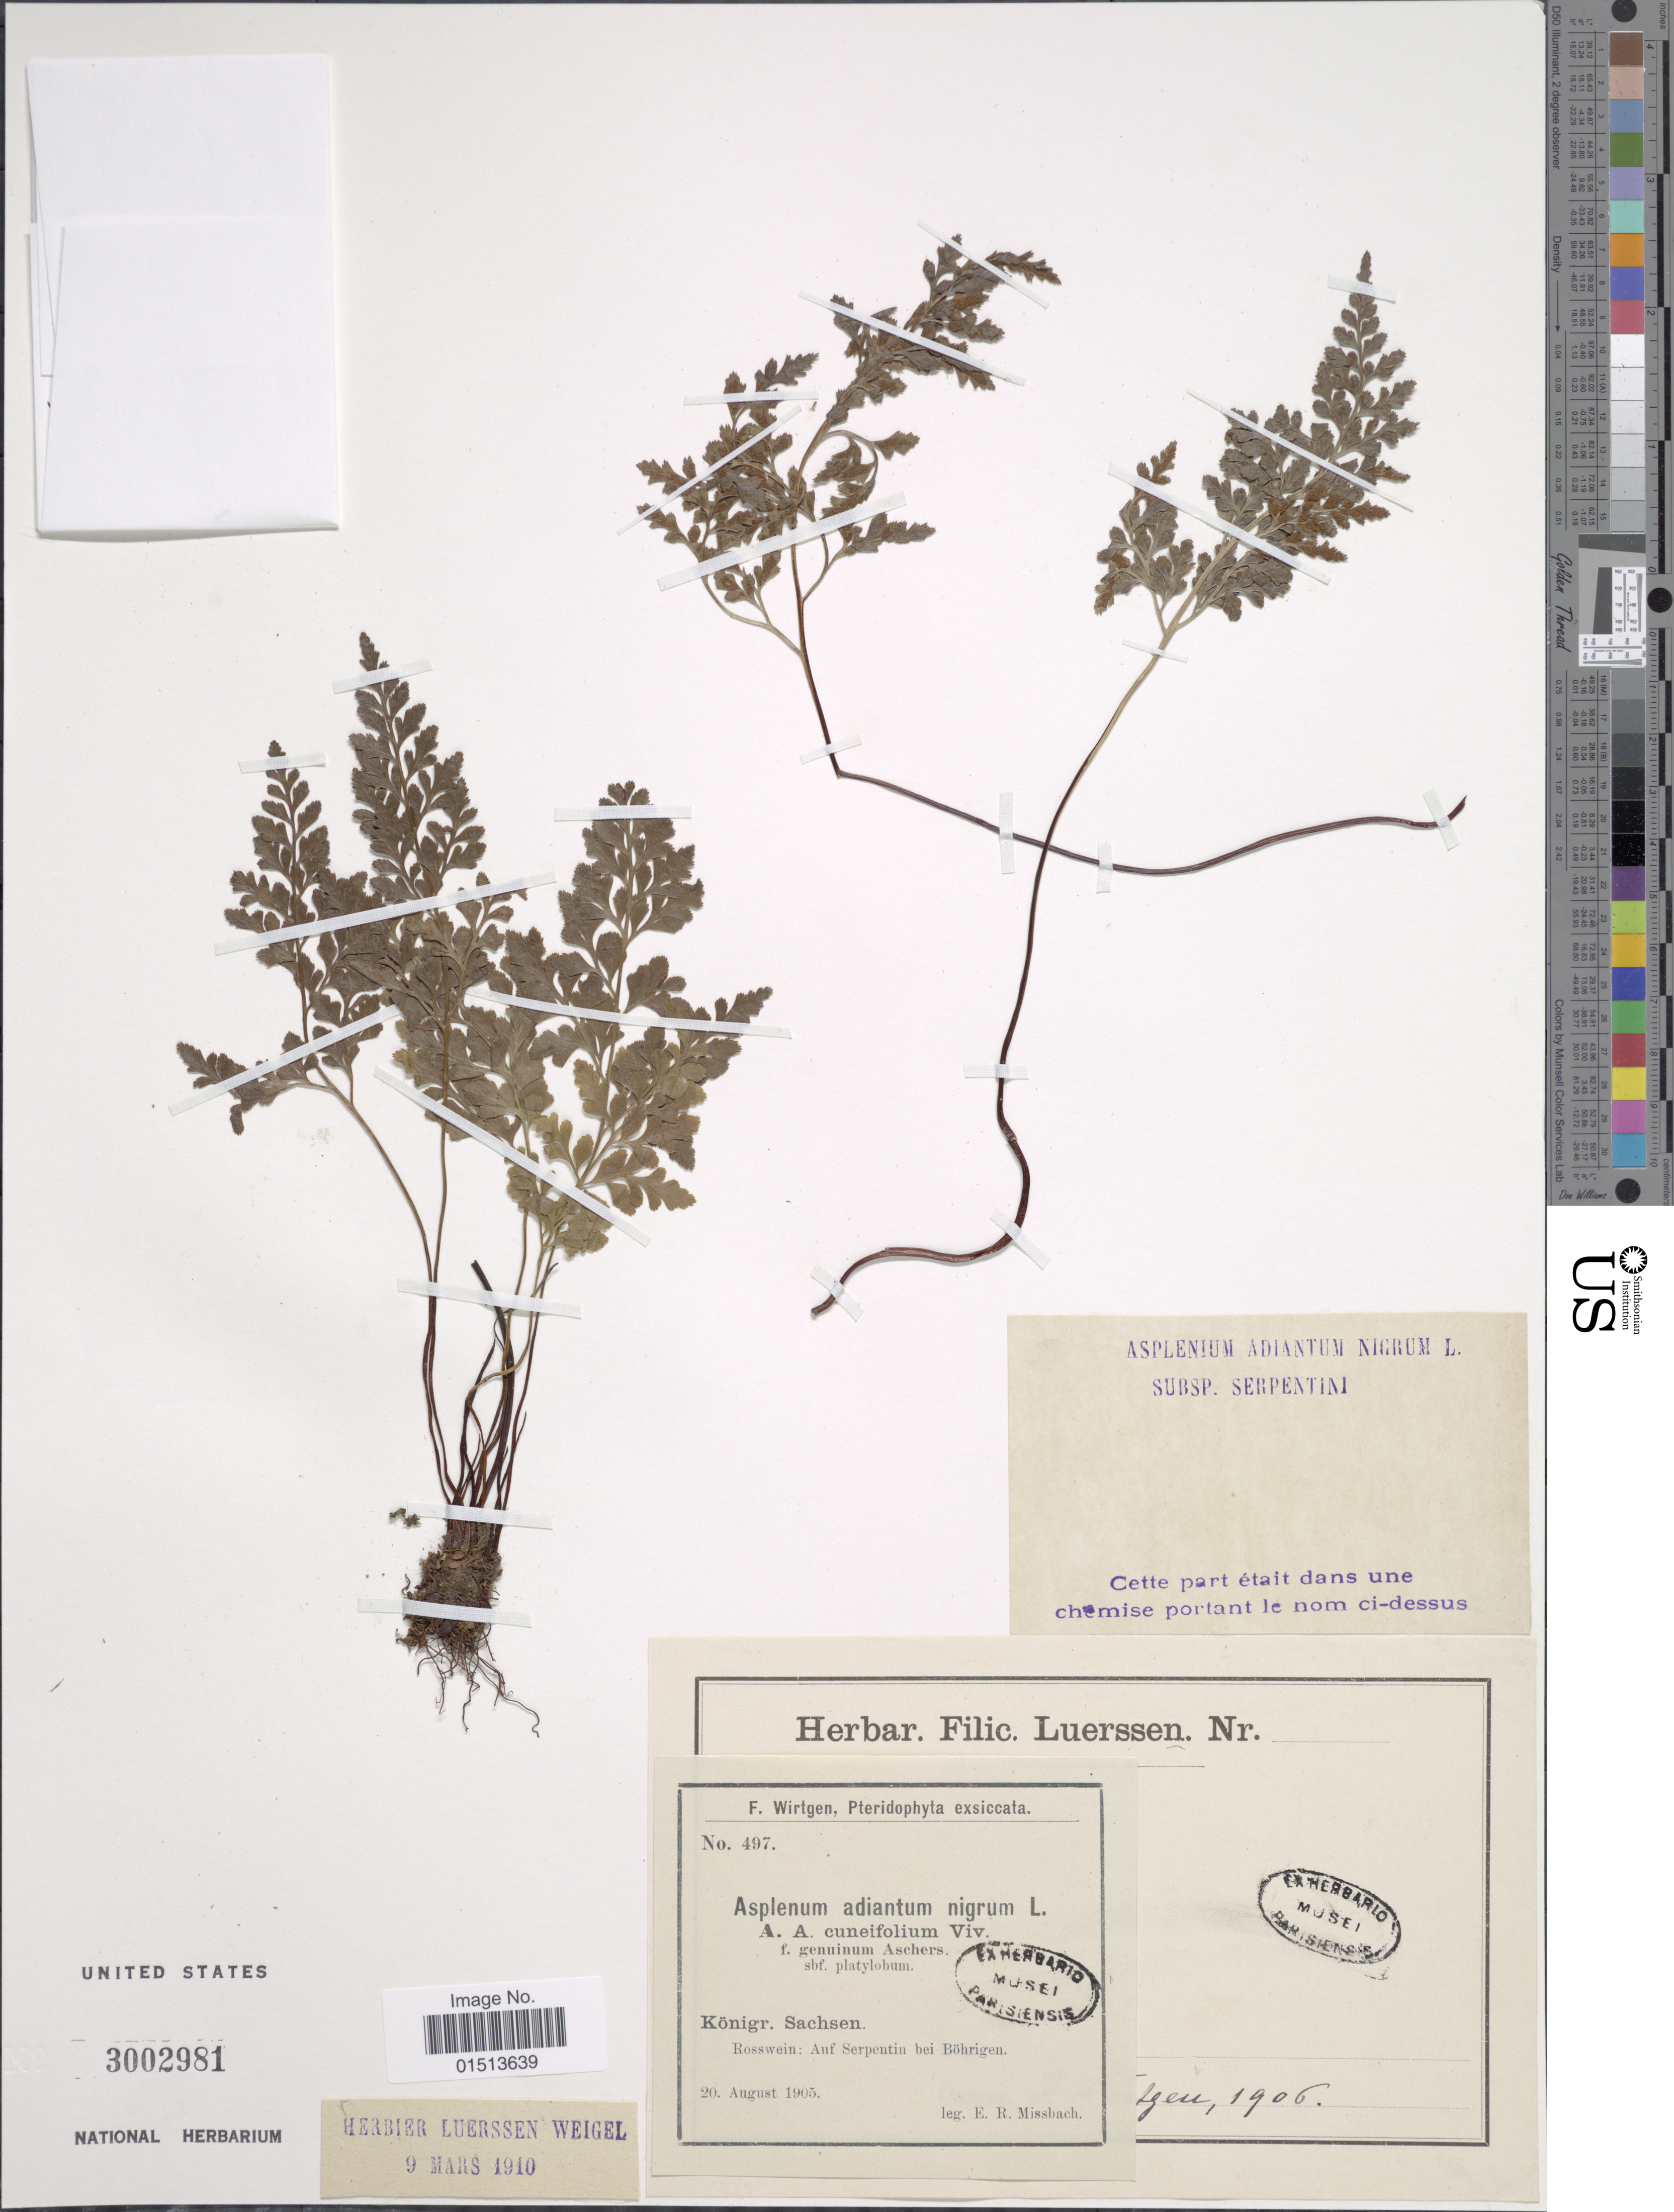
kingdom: Plantae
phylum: Tracheophyta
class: Polypodiopsida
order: Polypodiales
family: Aspleniaceae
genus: Asplenium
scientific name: Asplenium adiantum-nigrum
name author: L.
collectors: E. Missbach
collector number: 497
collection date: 1905-08-20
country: Germany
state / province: Sachsen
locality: Königr. Rosswein: auf Serpentin bei Böhrigen.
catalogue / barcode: US 3002981